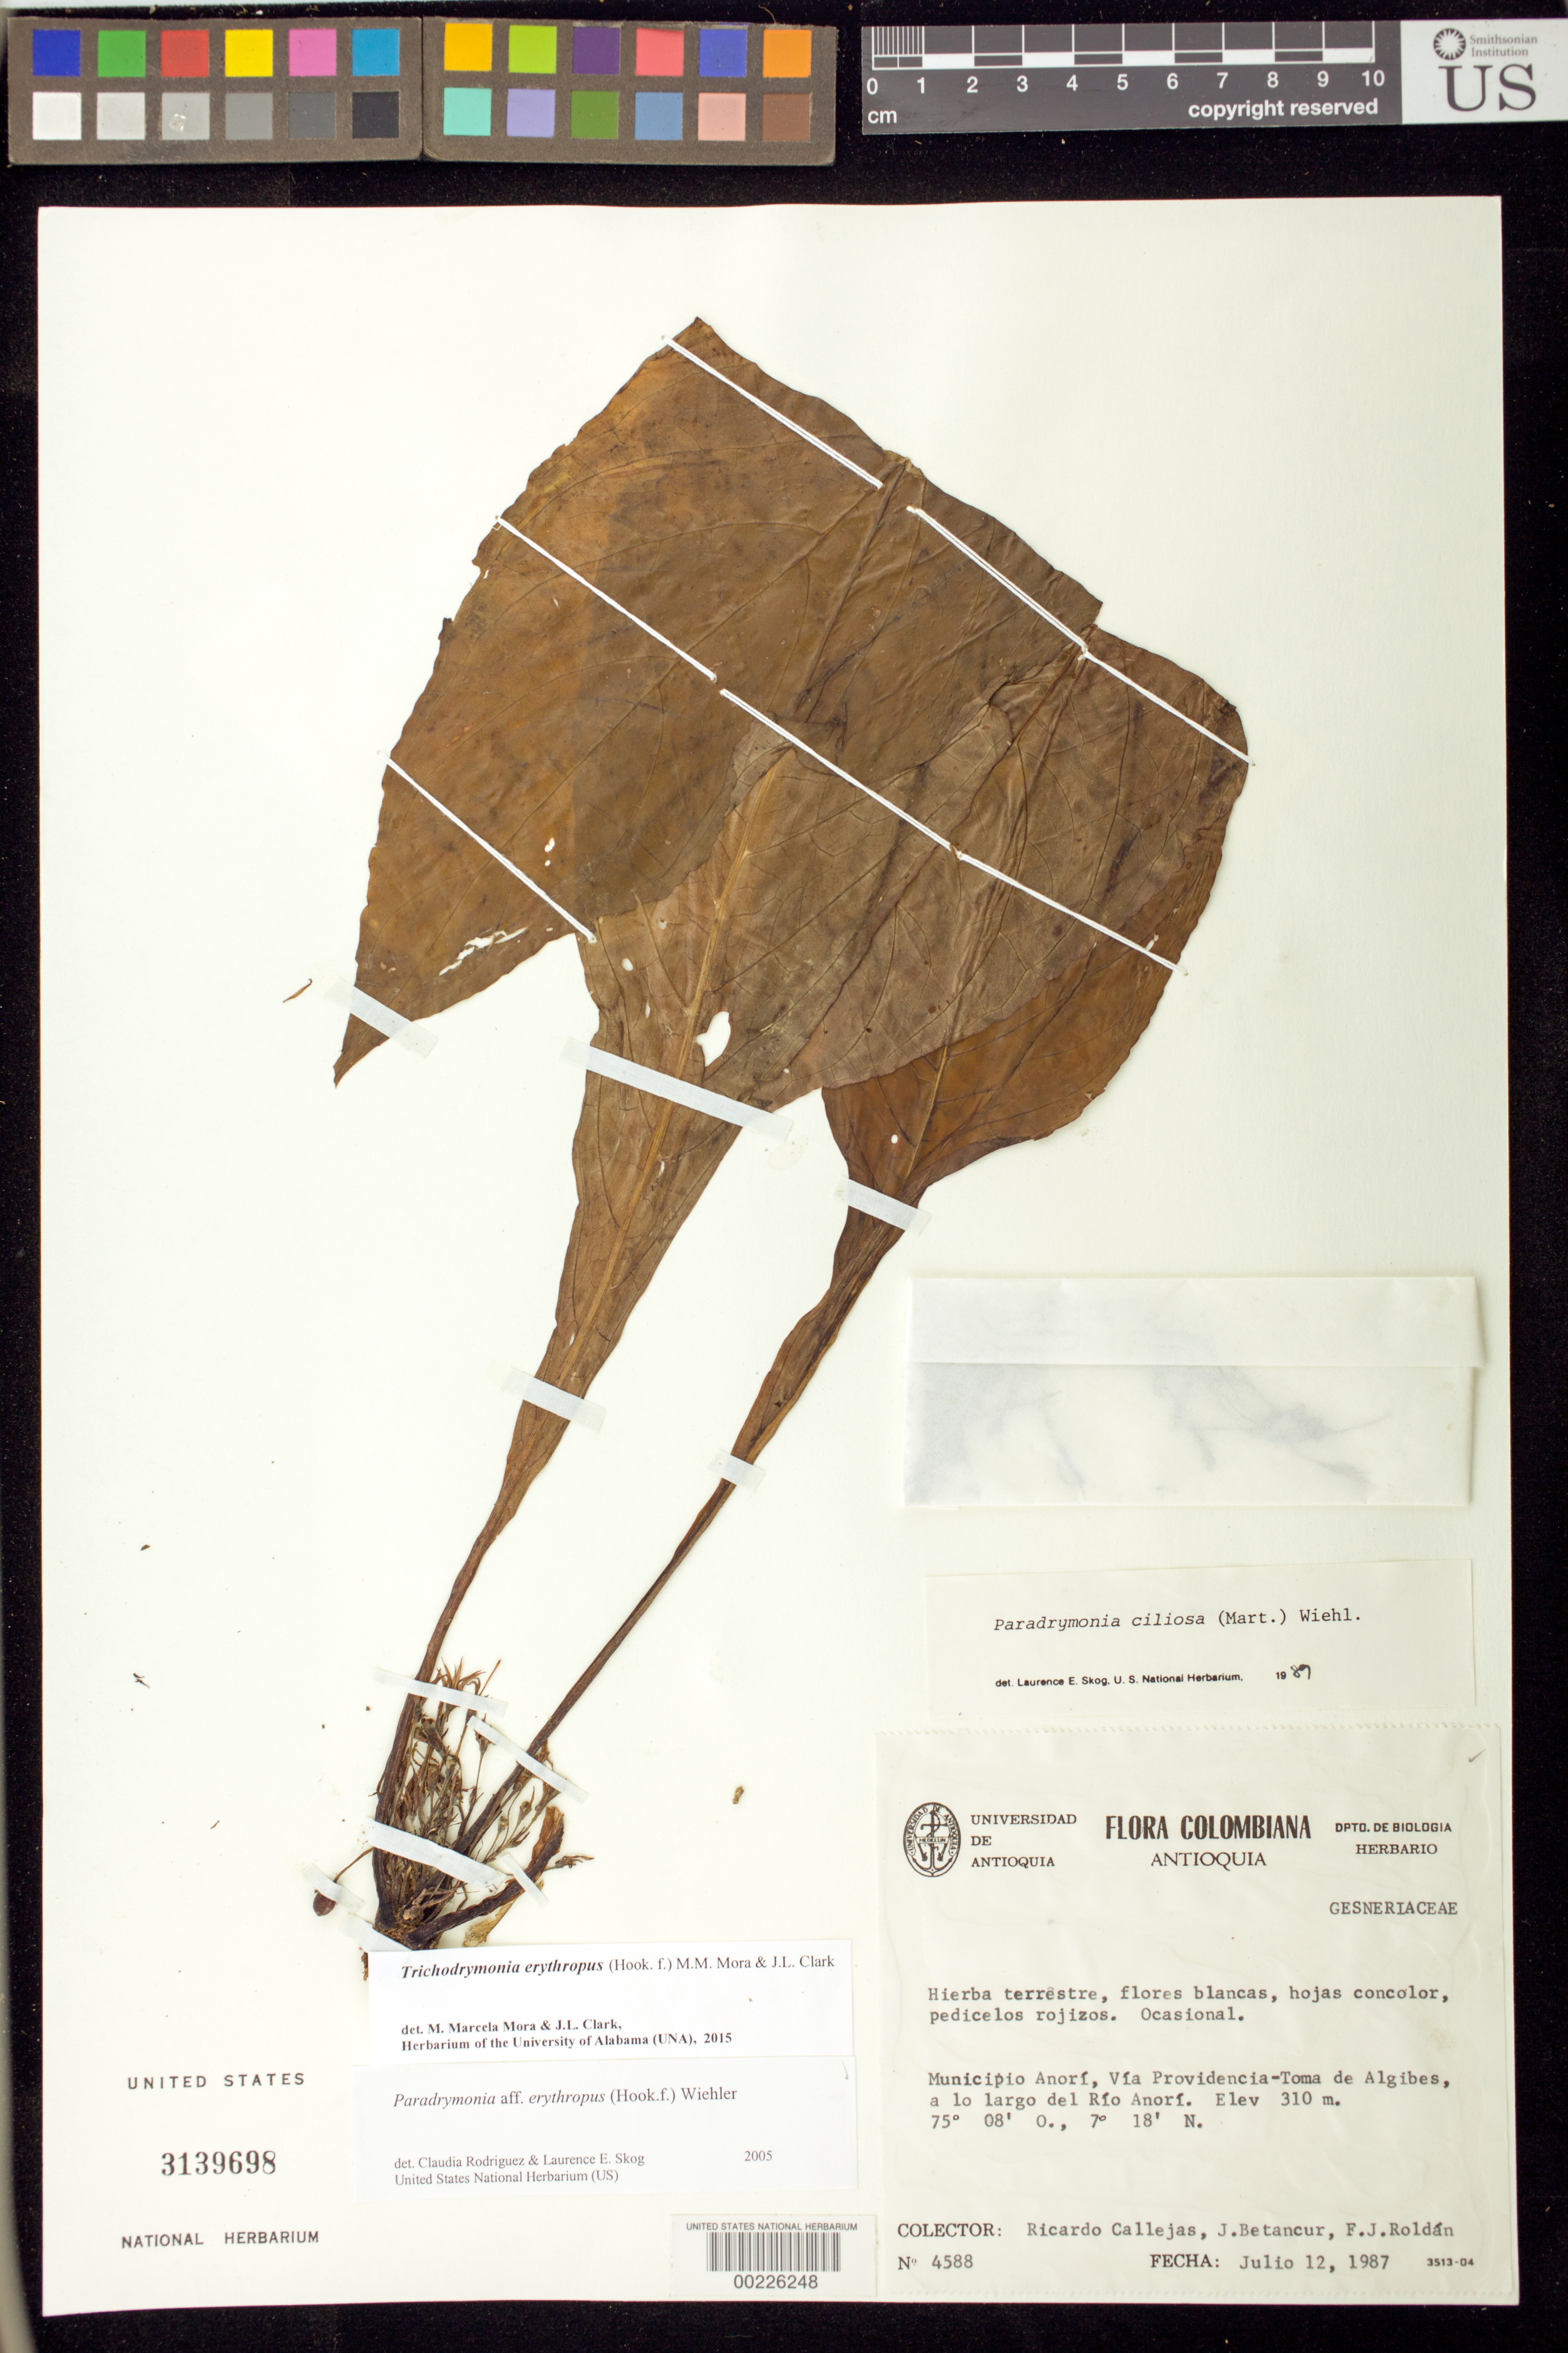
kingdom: Plantae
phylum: Tracheophyta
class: Magnoliopsida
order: Lamiales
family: Gesneriaceae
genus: Trichodrymonia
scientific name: Trichodrymonia erythropus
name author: (Hook. f.) M.M. Mora & J.L. Clark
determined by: Mora, M. M.; Clark, J. L.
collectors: R. Callejas, J. C. Betancur & F. J. Roldán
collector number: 4588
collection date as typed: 12 Jul 1987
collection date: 1987-07-12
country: Colombia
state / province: Antioquia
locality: Mpio. Anorí, Vía Providencia - Toma de Algibes, a lo largo del Río Anorí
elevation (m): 310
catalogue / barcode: US 3139698